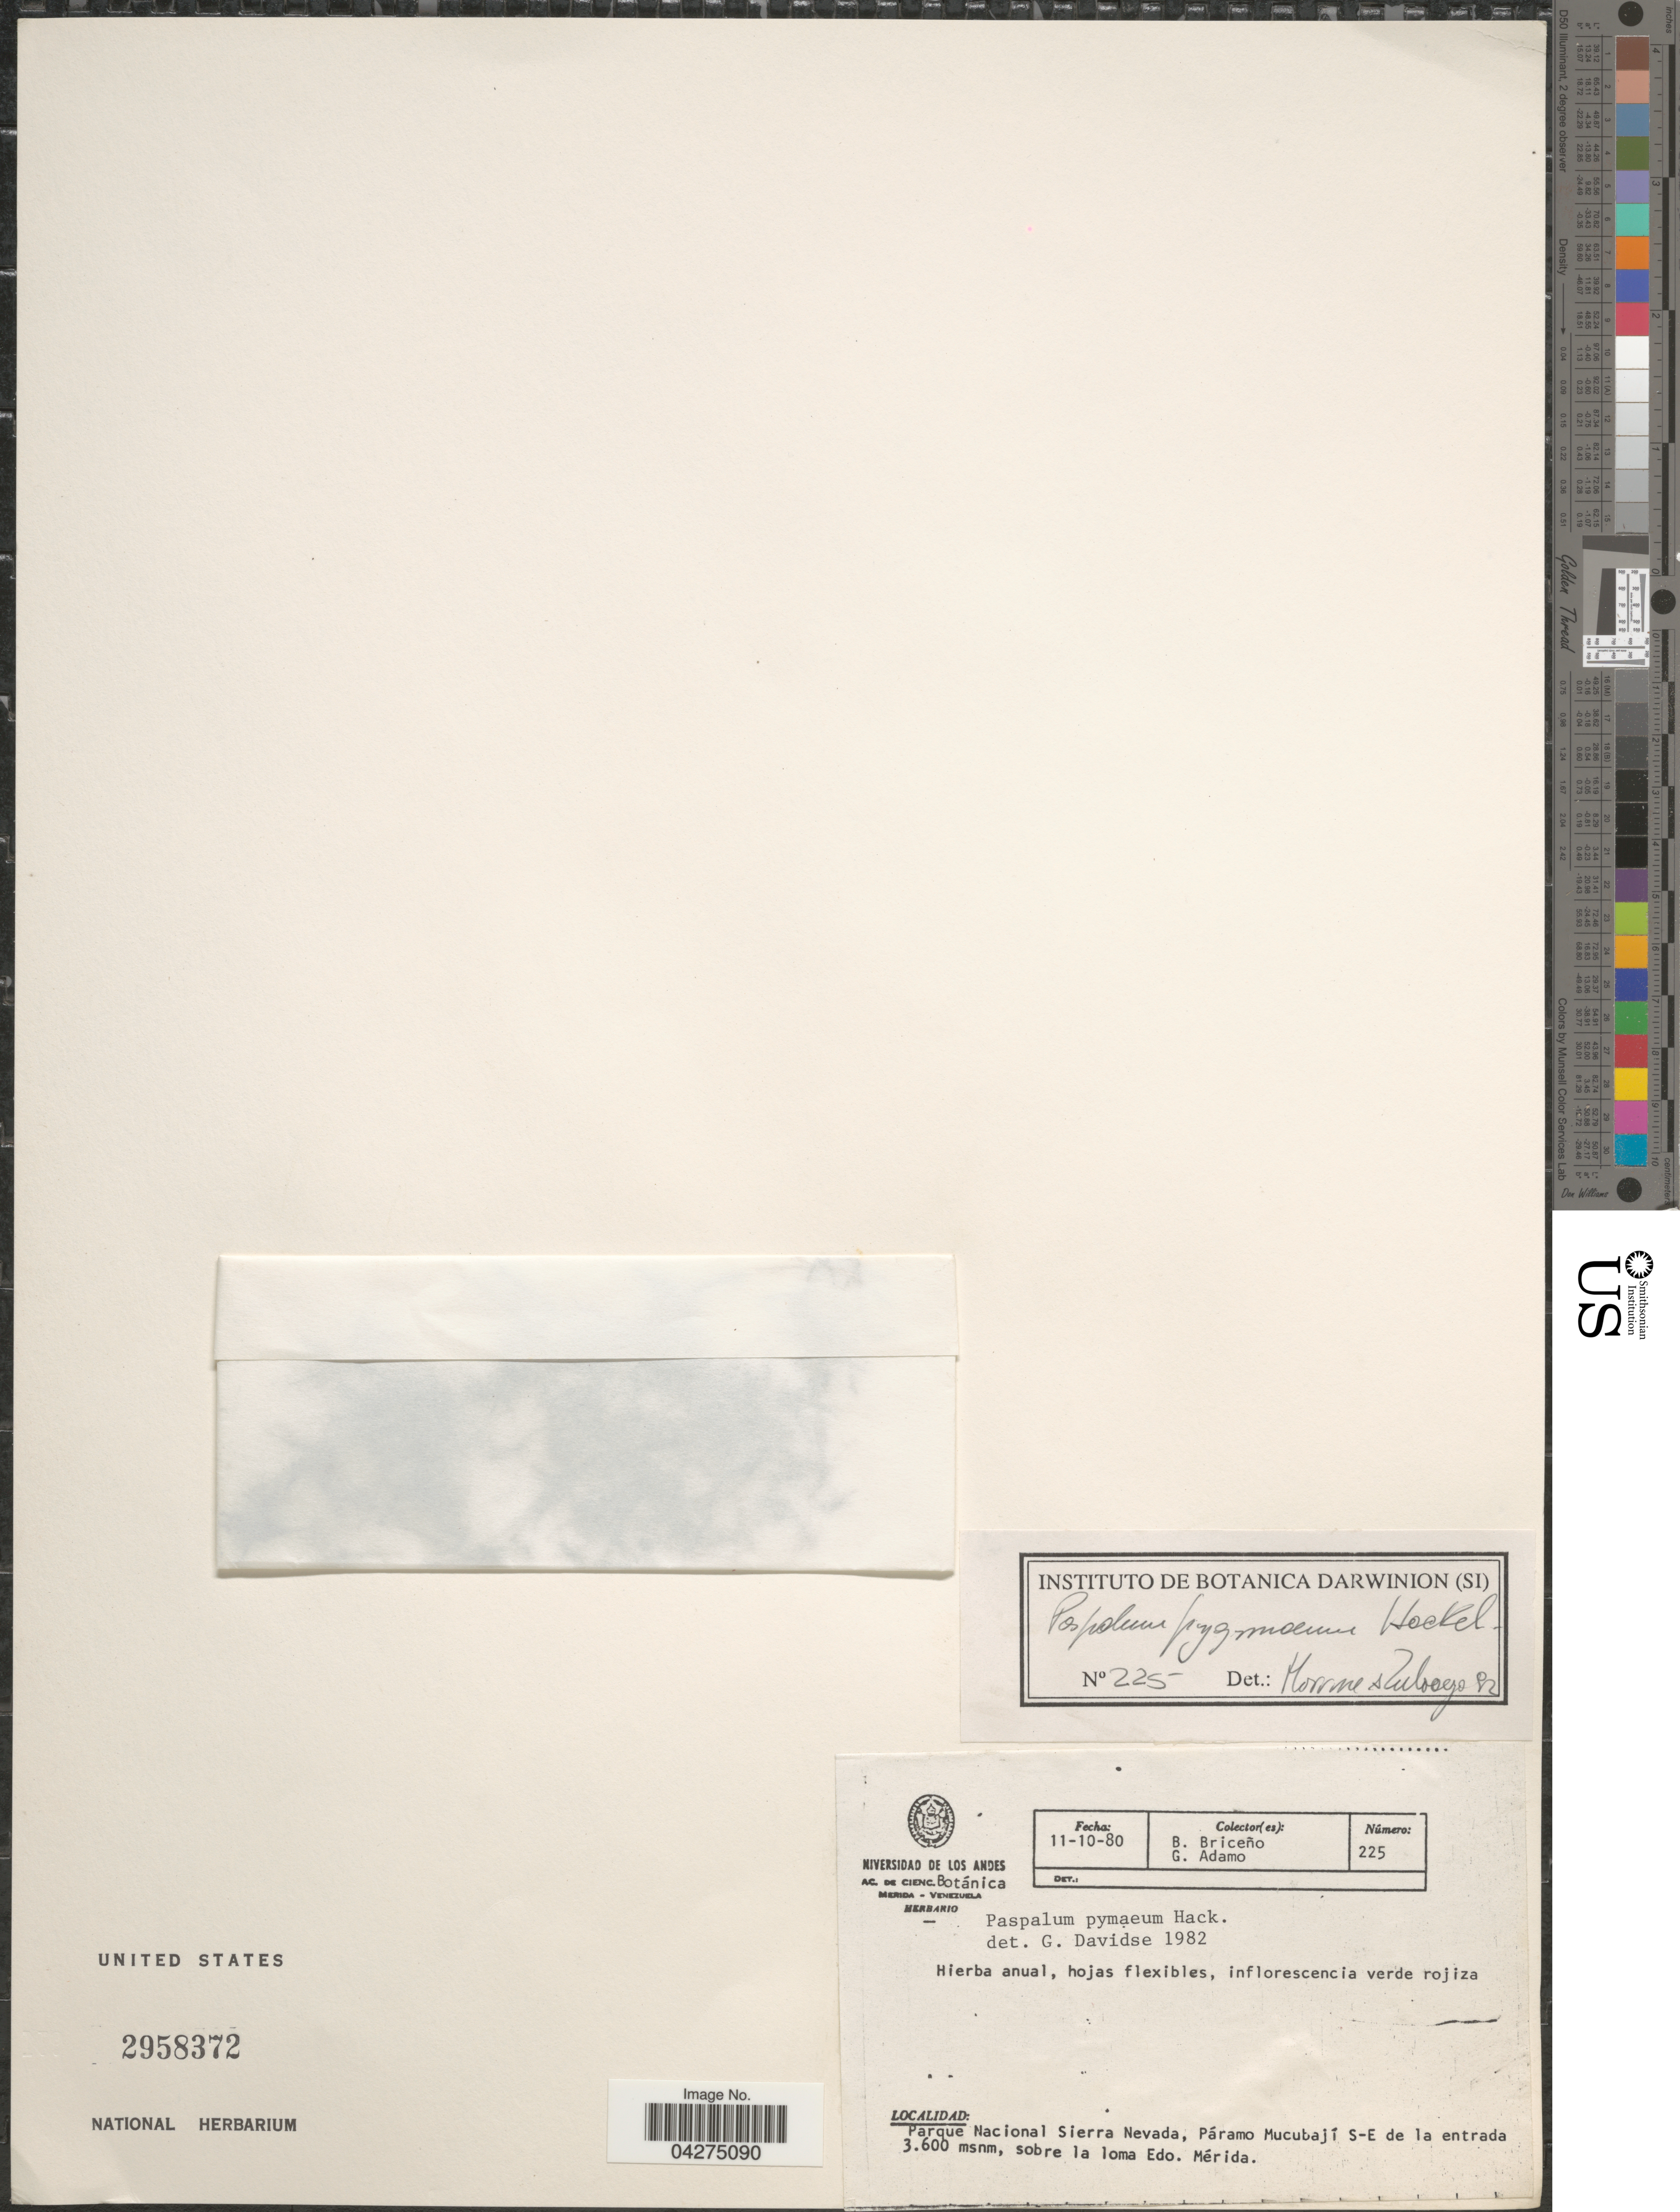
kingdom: Plantae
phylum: Tracheophyta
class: Liliopsida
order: Poales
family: Poaceae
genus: Paspalum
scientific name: Paspalum pygmaeum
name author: Hack.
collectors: B. Briceño & G. Adamo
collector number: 225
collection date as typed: Transcribed d/m/y: 11/10/80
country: Venezuela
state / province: Merida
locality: Parque Nacional Sierra Nevada, Páramo Mucubají S-E de la entrada. Sobre la loma Edo. Mérida.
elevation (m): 3600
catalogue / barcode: US 2958372